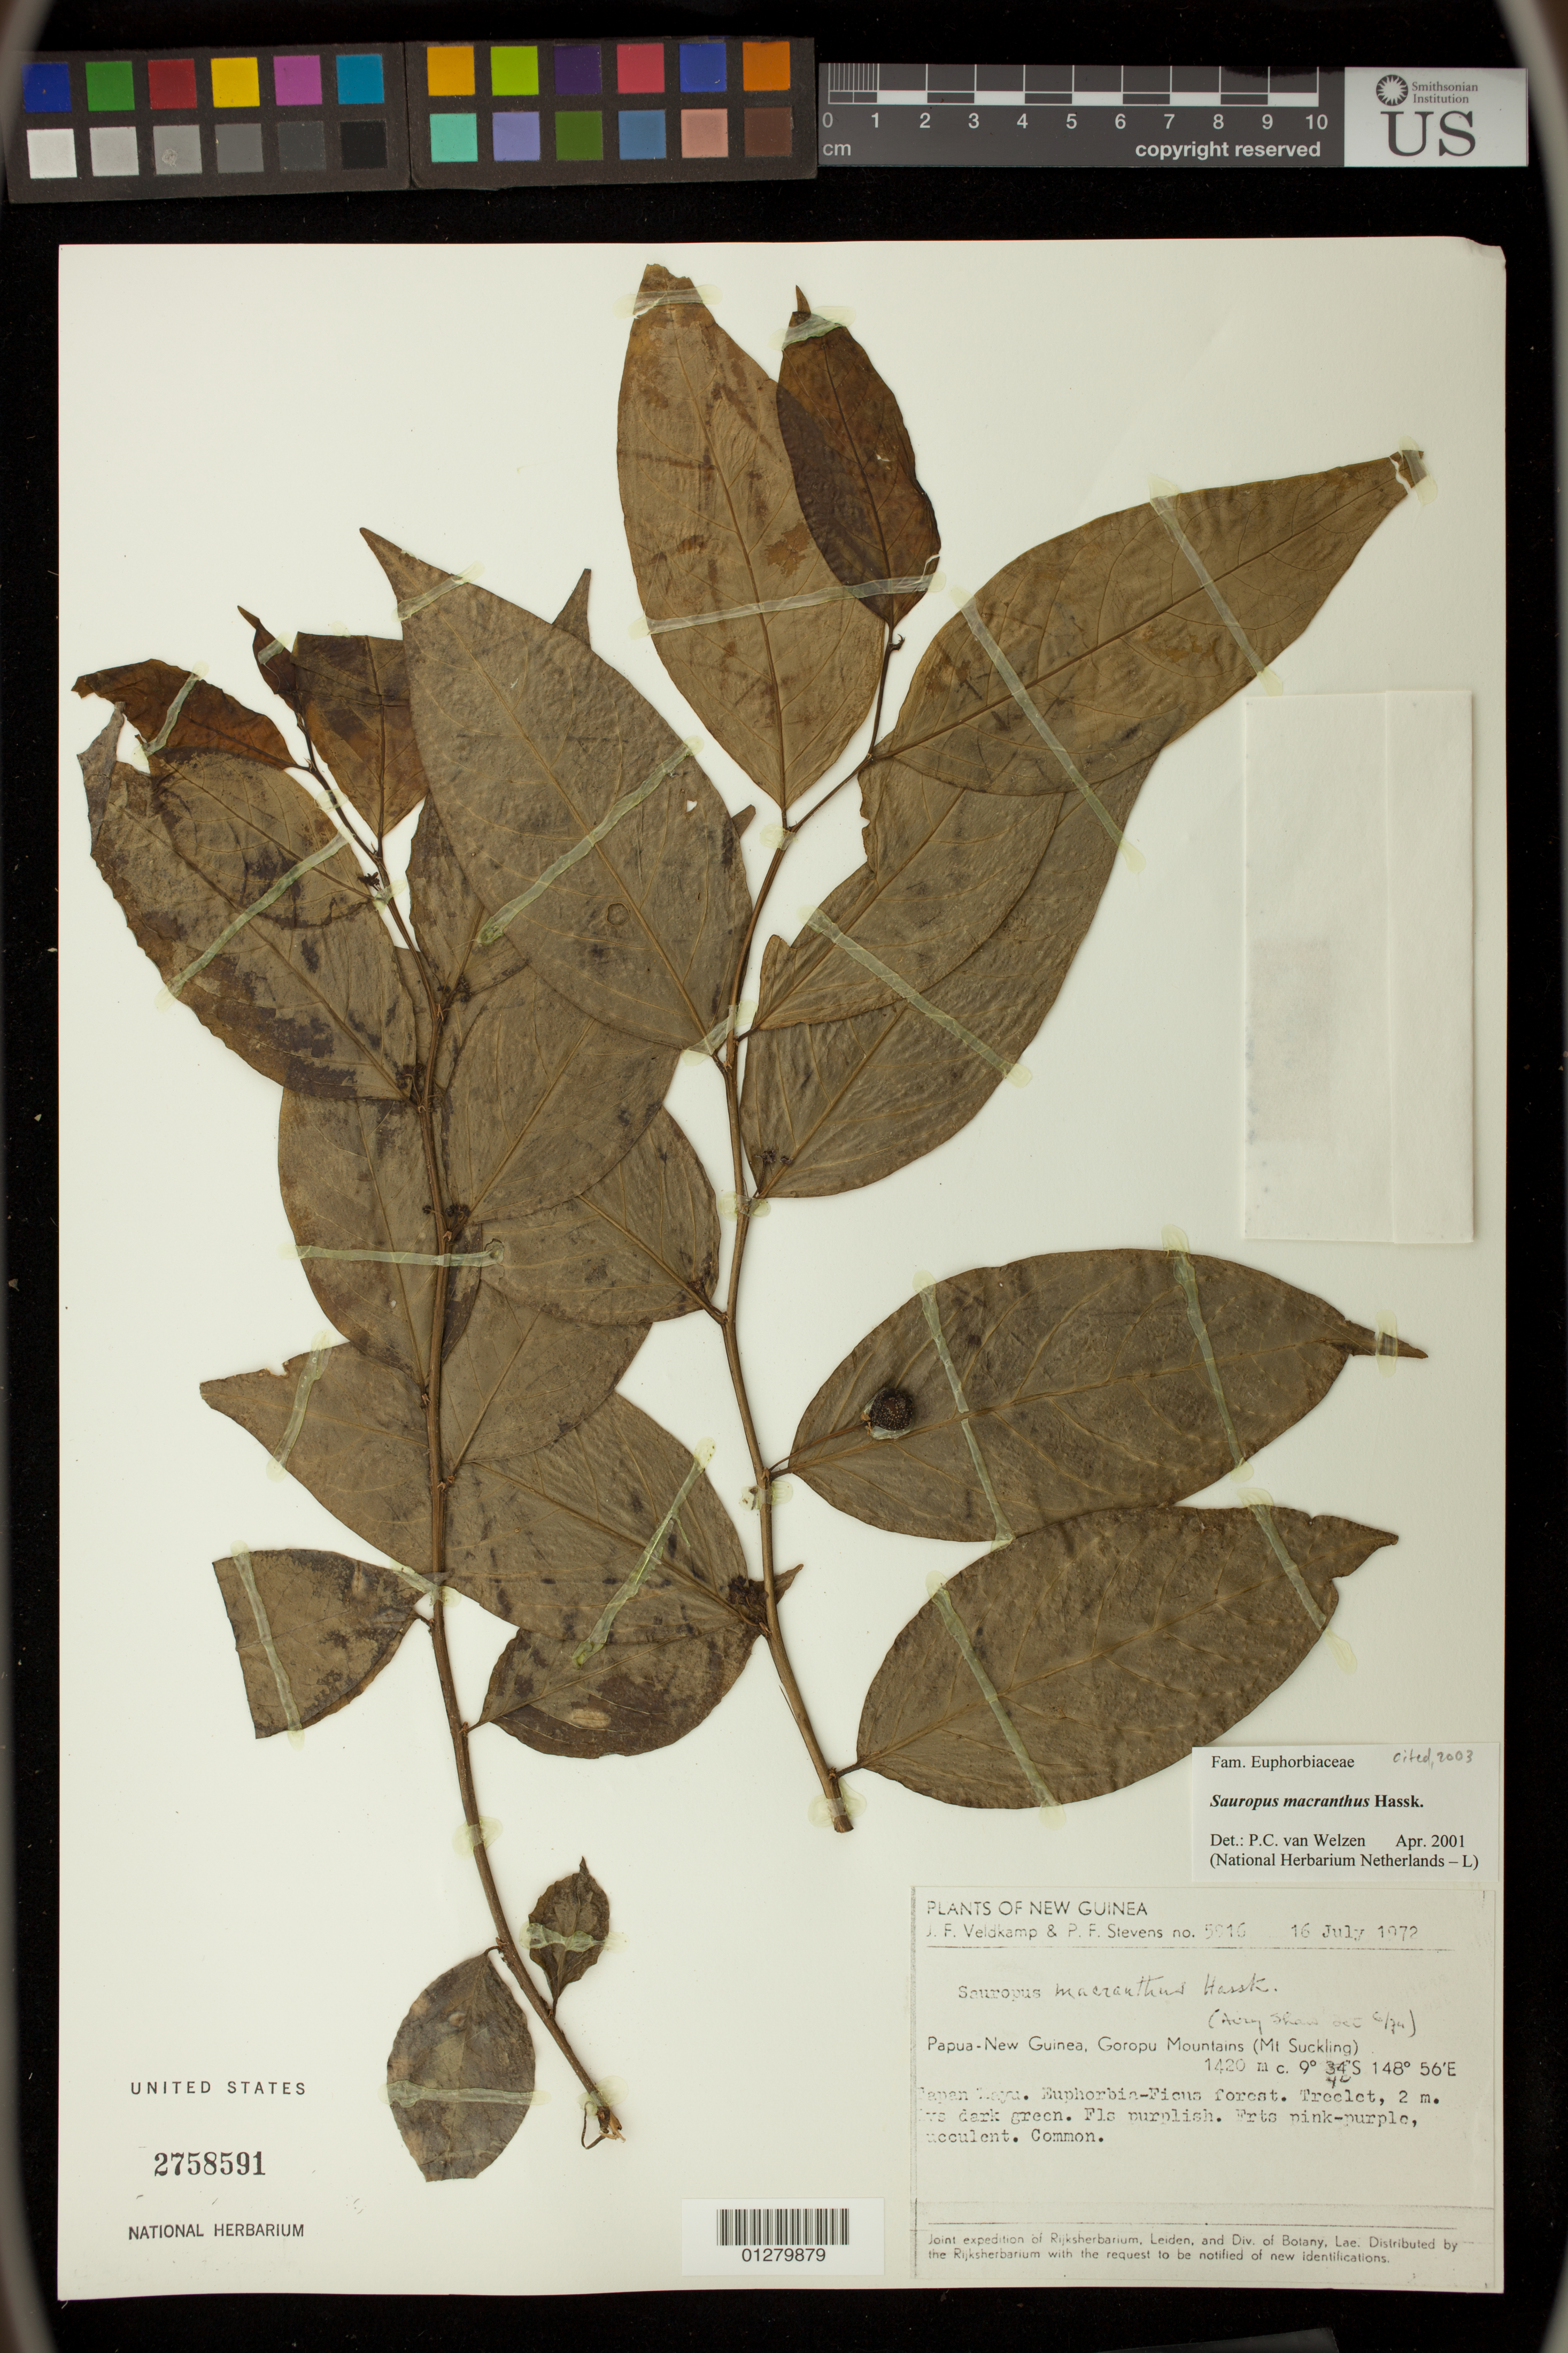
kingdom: Plantae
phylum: Tracheophyta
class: Magnoliopsida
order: Malpighiales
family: Phyllanthaceae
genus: Phyllanthus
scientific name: Phyllanthus forcipatus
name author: (Hook. f.) Chakrabarty & N.P. Balakr.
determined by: Wagner, W. L., (BOT), Smithsonian Institution - National Museum of Natural History (UNITED STATES)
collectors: J. F. Veldkamp & P. F. Stevens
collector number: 5916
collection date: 1972-07-16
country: Papua New Guinea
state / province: Northern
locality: Goropu Mountains (Mt. Suckling)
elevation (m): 1420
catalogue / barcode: US 2758591